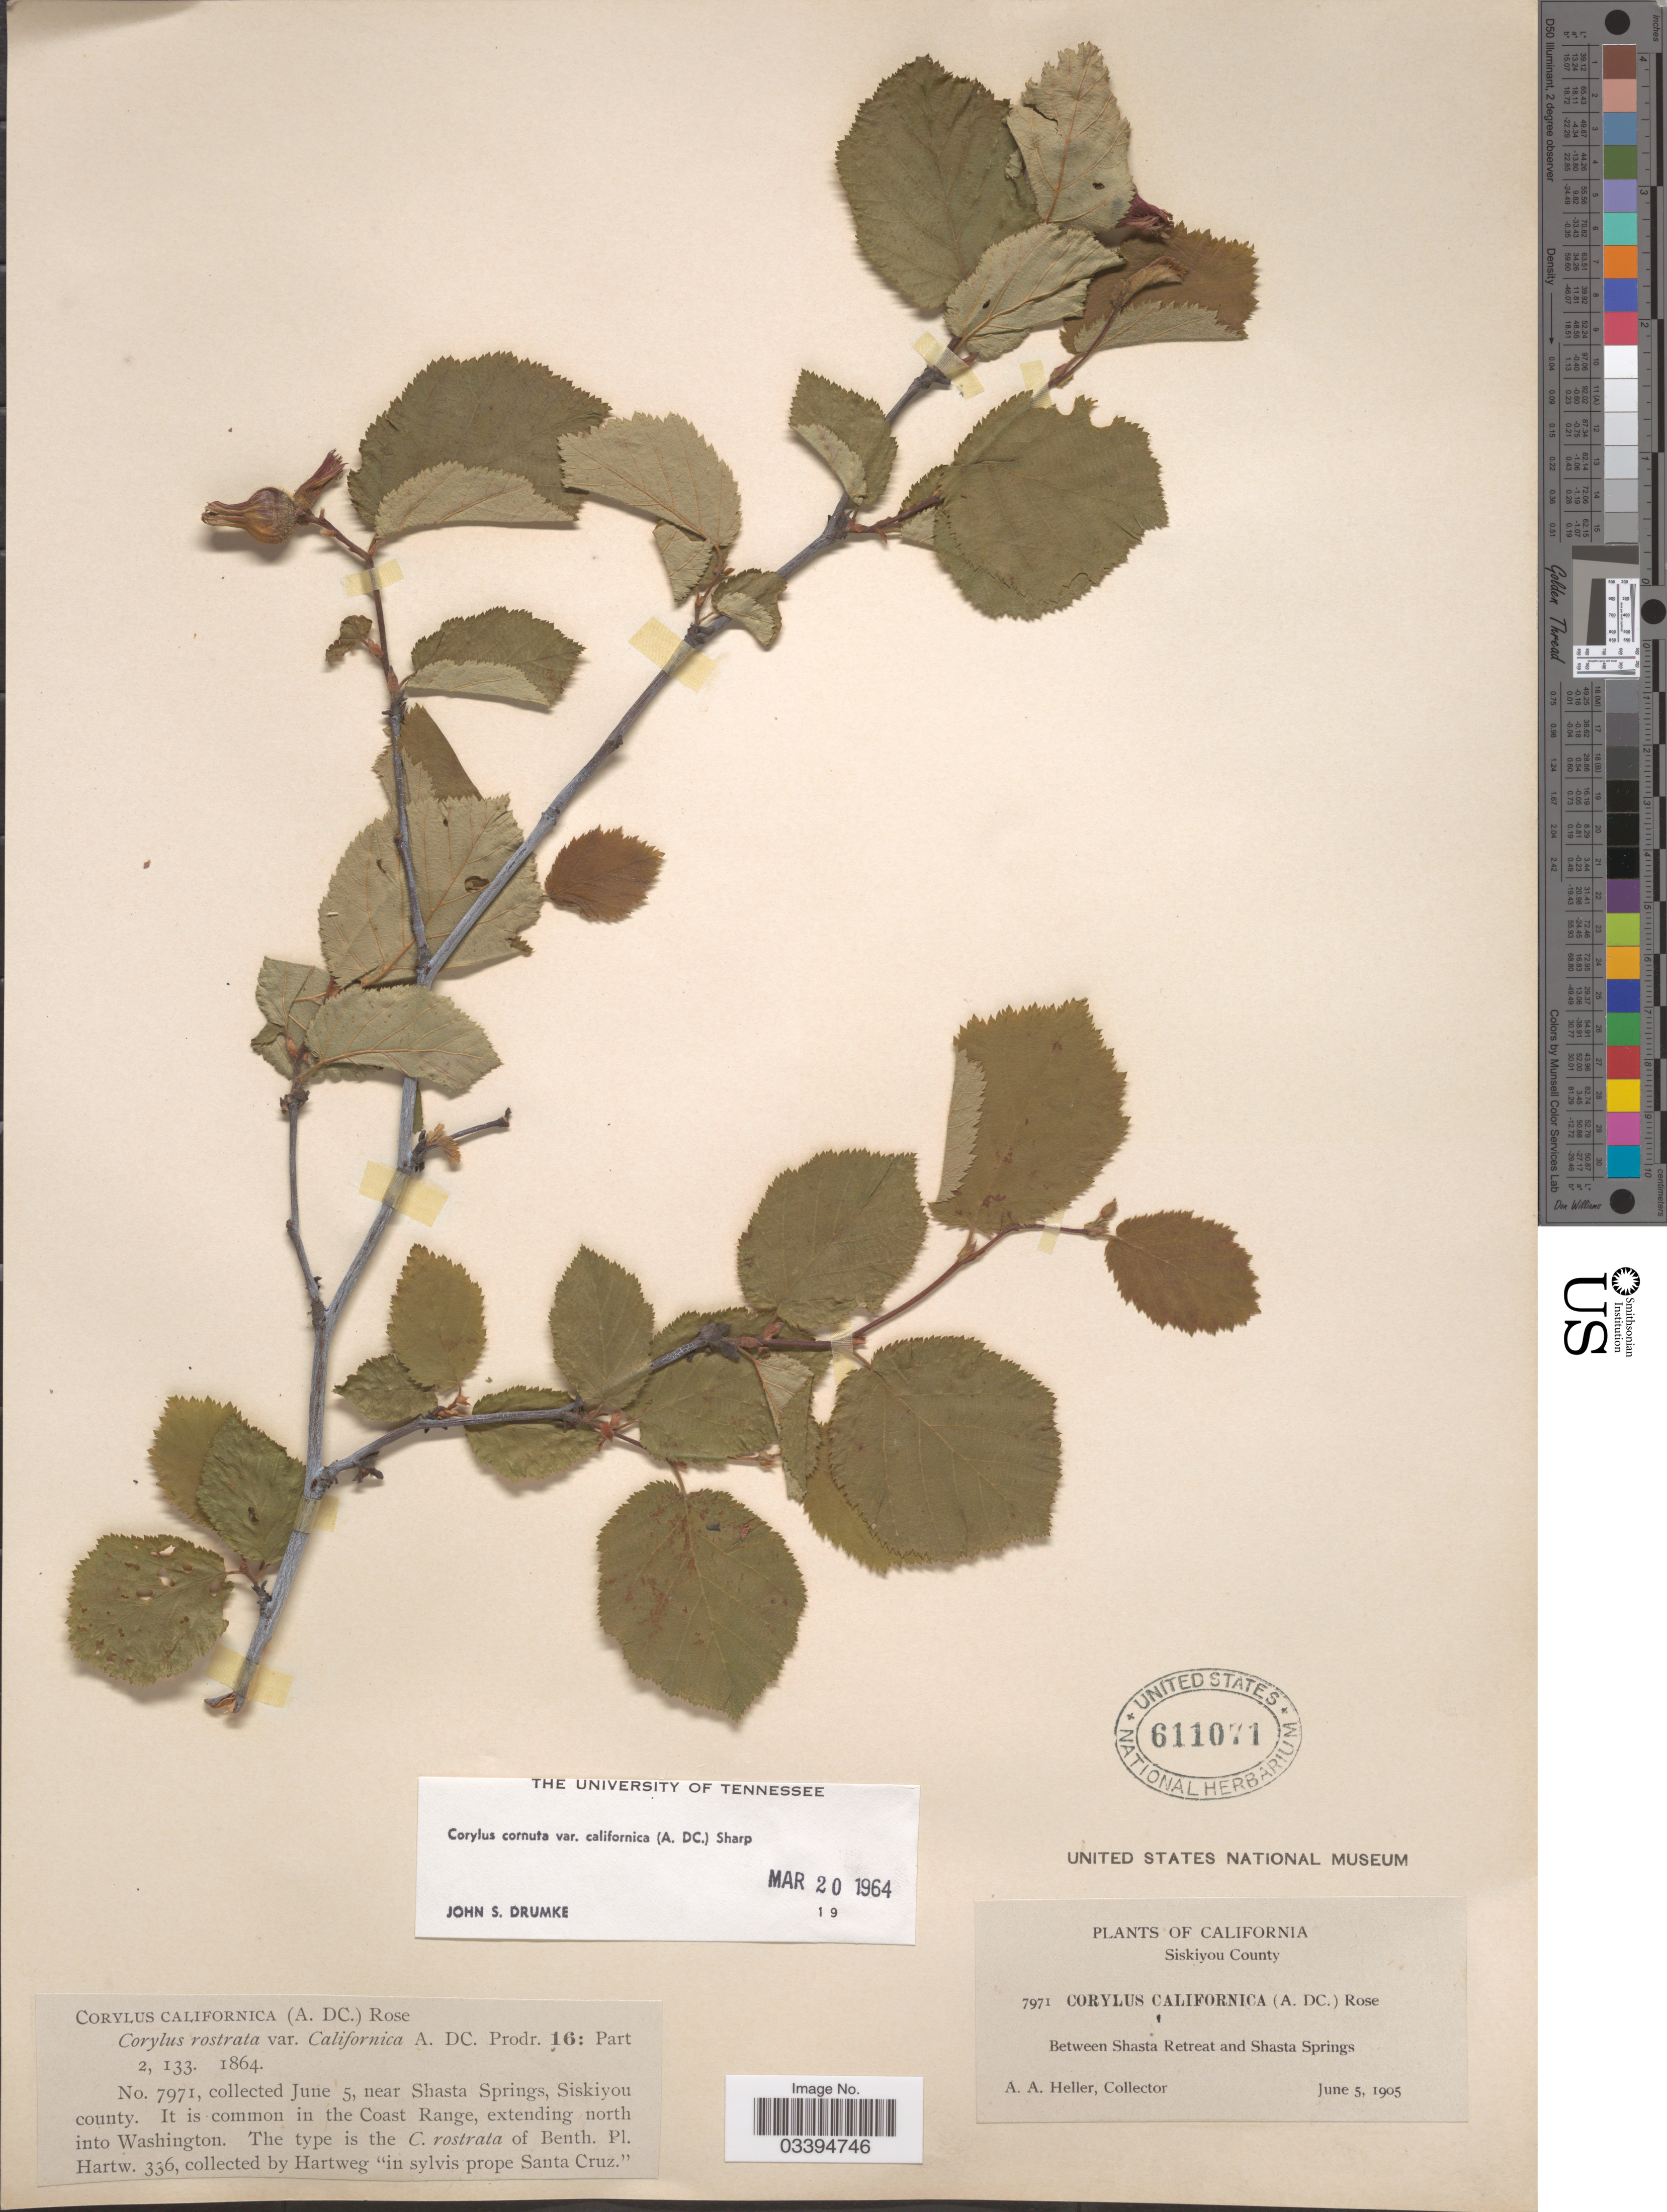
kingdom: Plantae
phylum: Tracheophyta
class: Magnoliopsida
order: Fagales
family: Betulaceae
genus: Corylus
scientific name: Corylus cornuta var. californica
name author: Marshall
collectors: A. A. Heller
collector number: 7971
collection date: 1905-06-05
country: United States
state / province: California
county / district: Siskiyou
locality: Siskiyou County. Between Shasta Retreat and Shasta Springs. Near Shasta Springs.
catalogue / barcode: US 611071